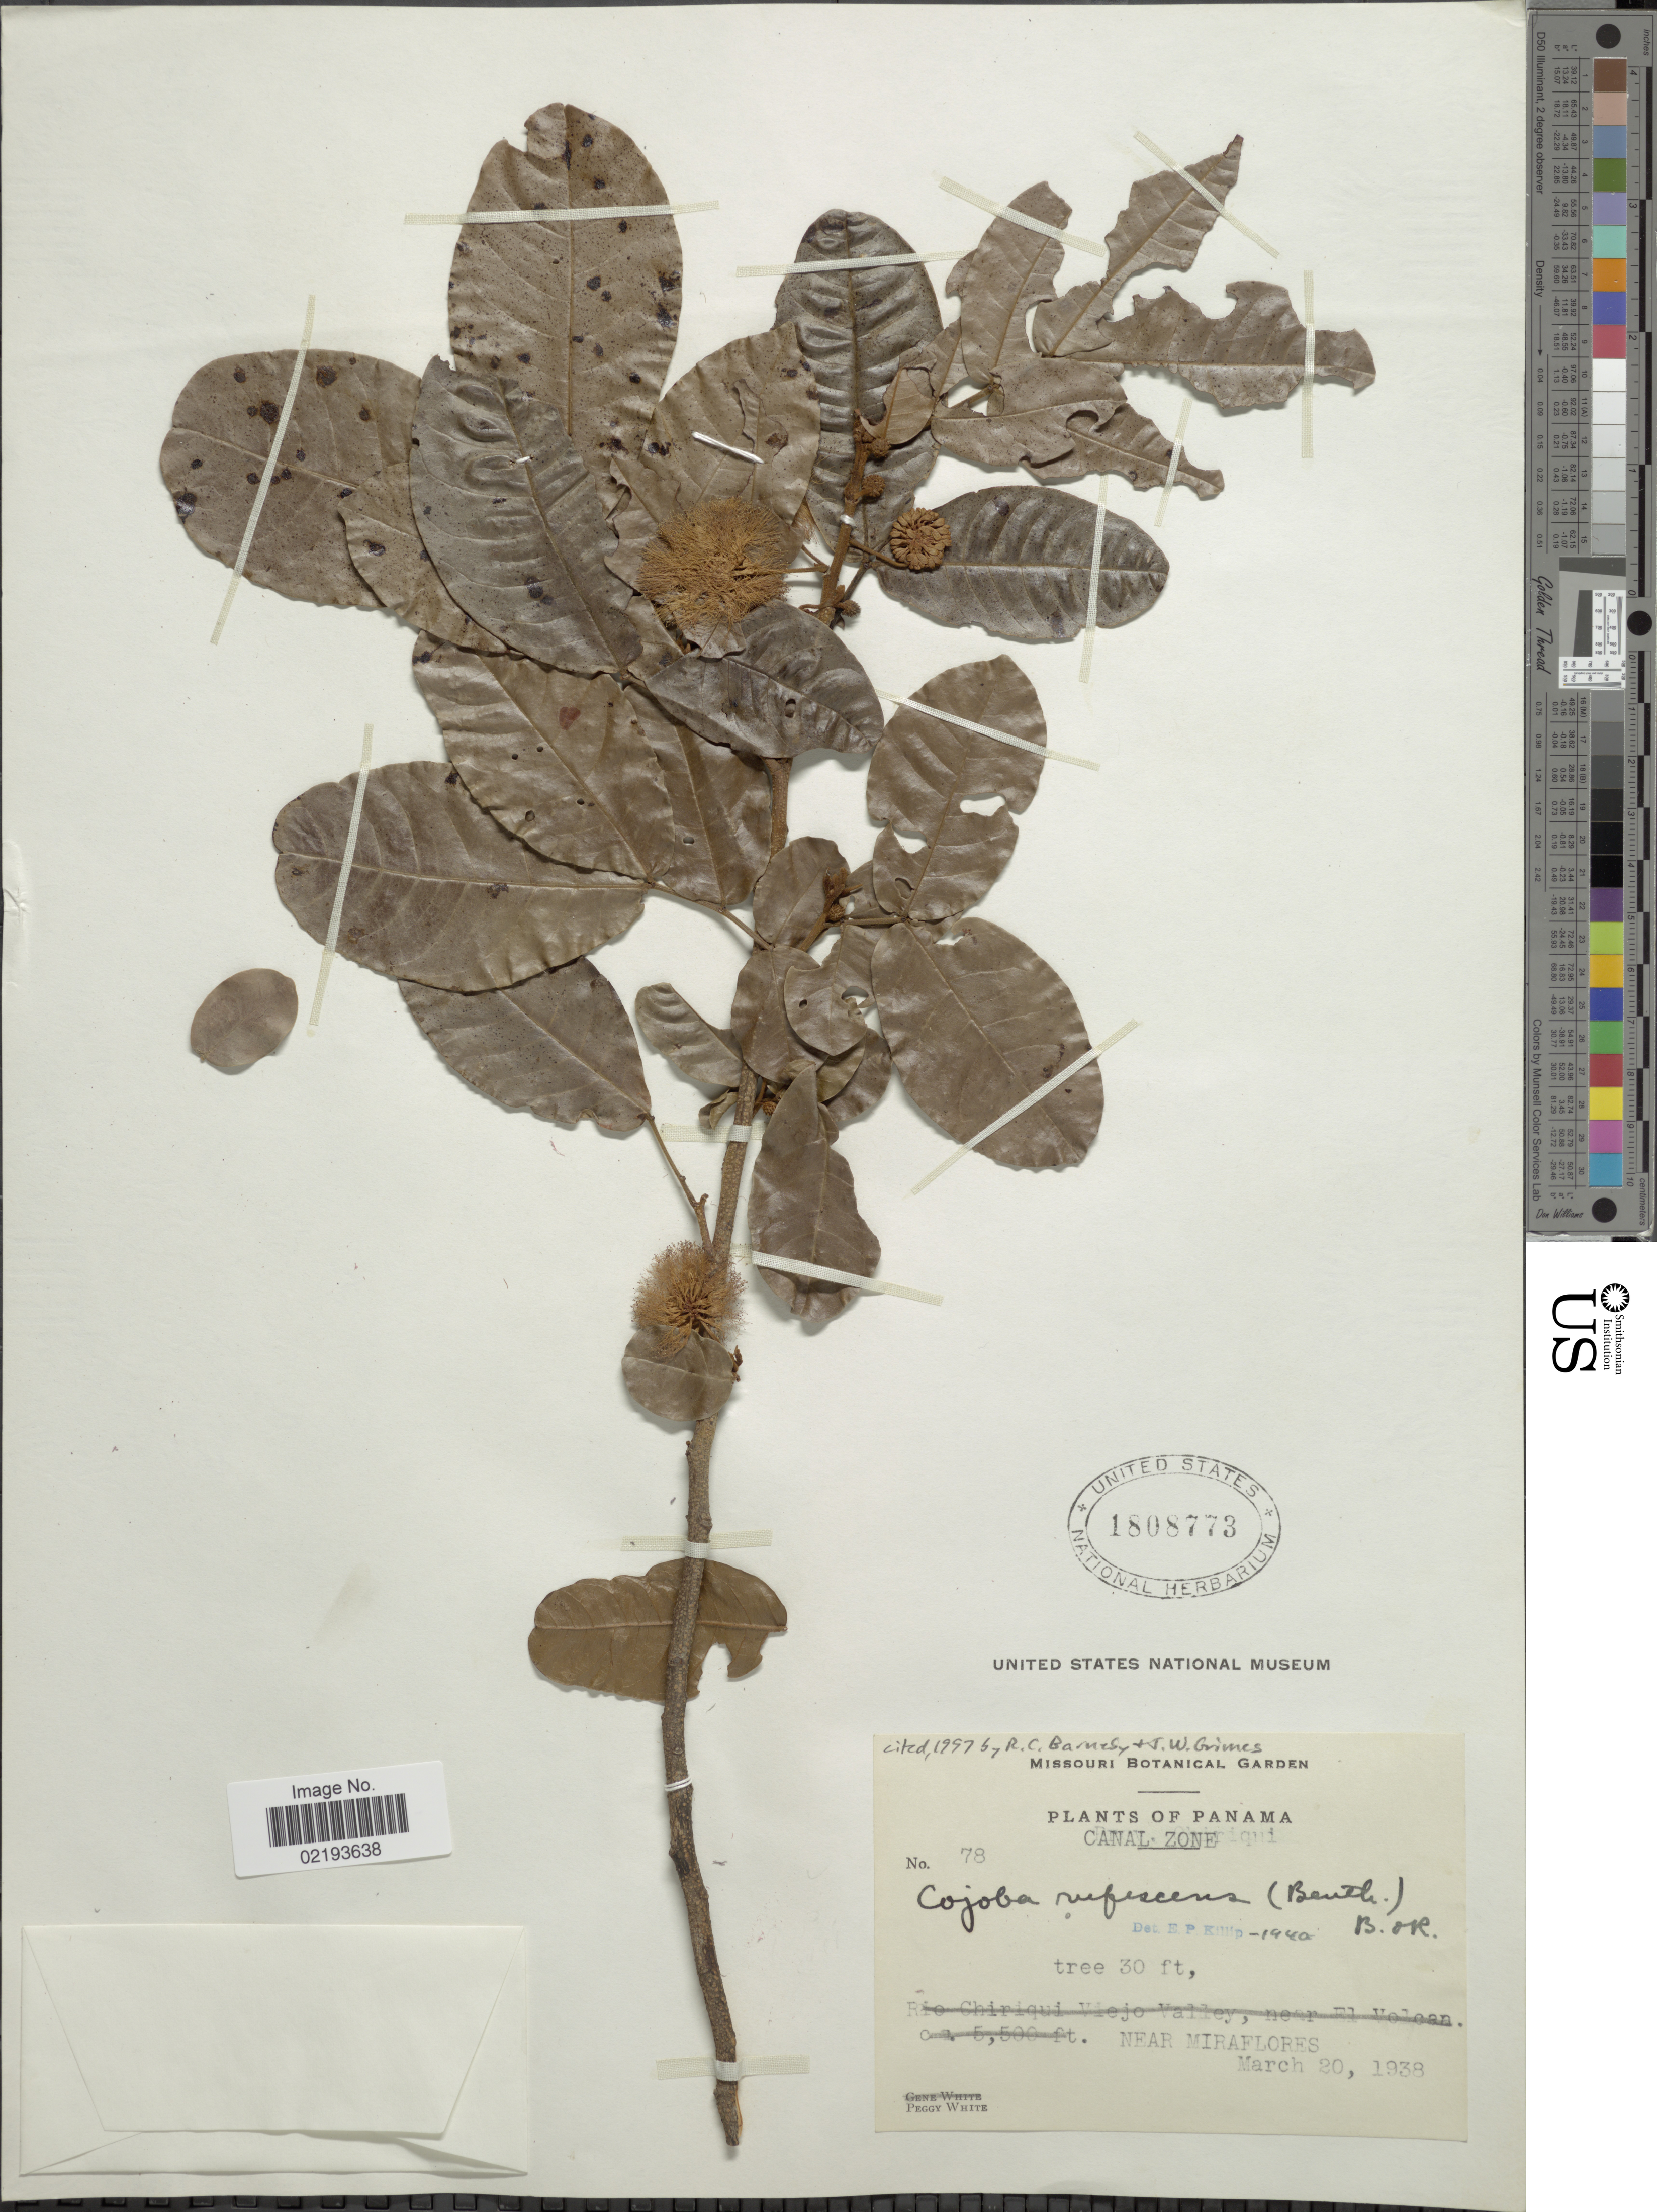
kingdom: Plantae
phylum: Tracheophyta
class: Magnoliopsida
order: Fabales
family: Fabaceae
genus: Cojoba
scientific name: Cojoba rufescens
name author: (Benth.) Britton & Rose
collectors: P. White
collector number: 78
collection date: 1938-03-20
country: Panama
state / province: Panamá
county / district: Canal Zone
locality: Canal Zone, Near Miraflores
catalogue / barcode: US 1808773